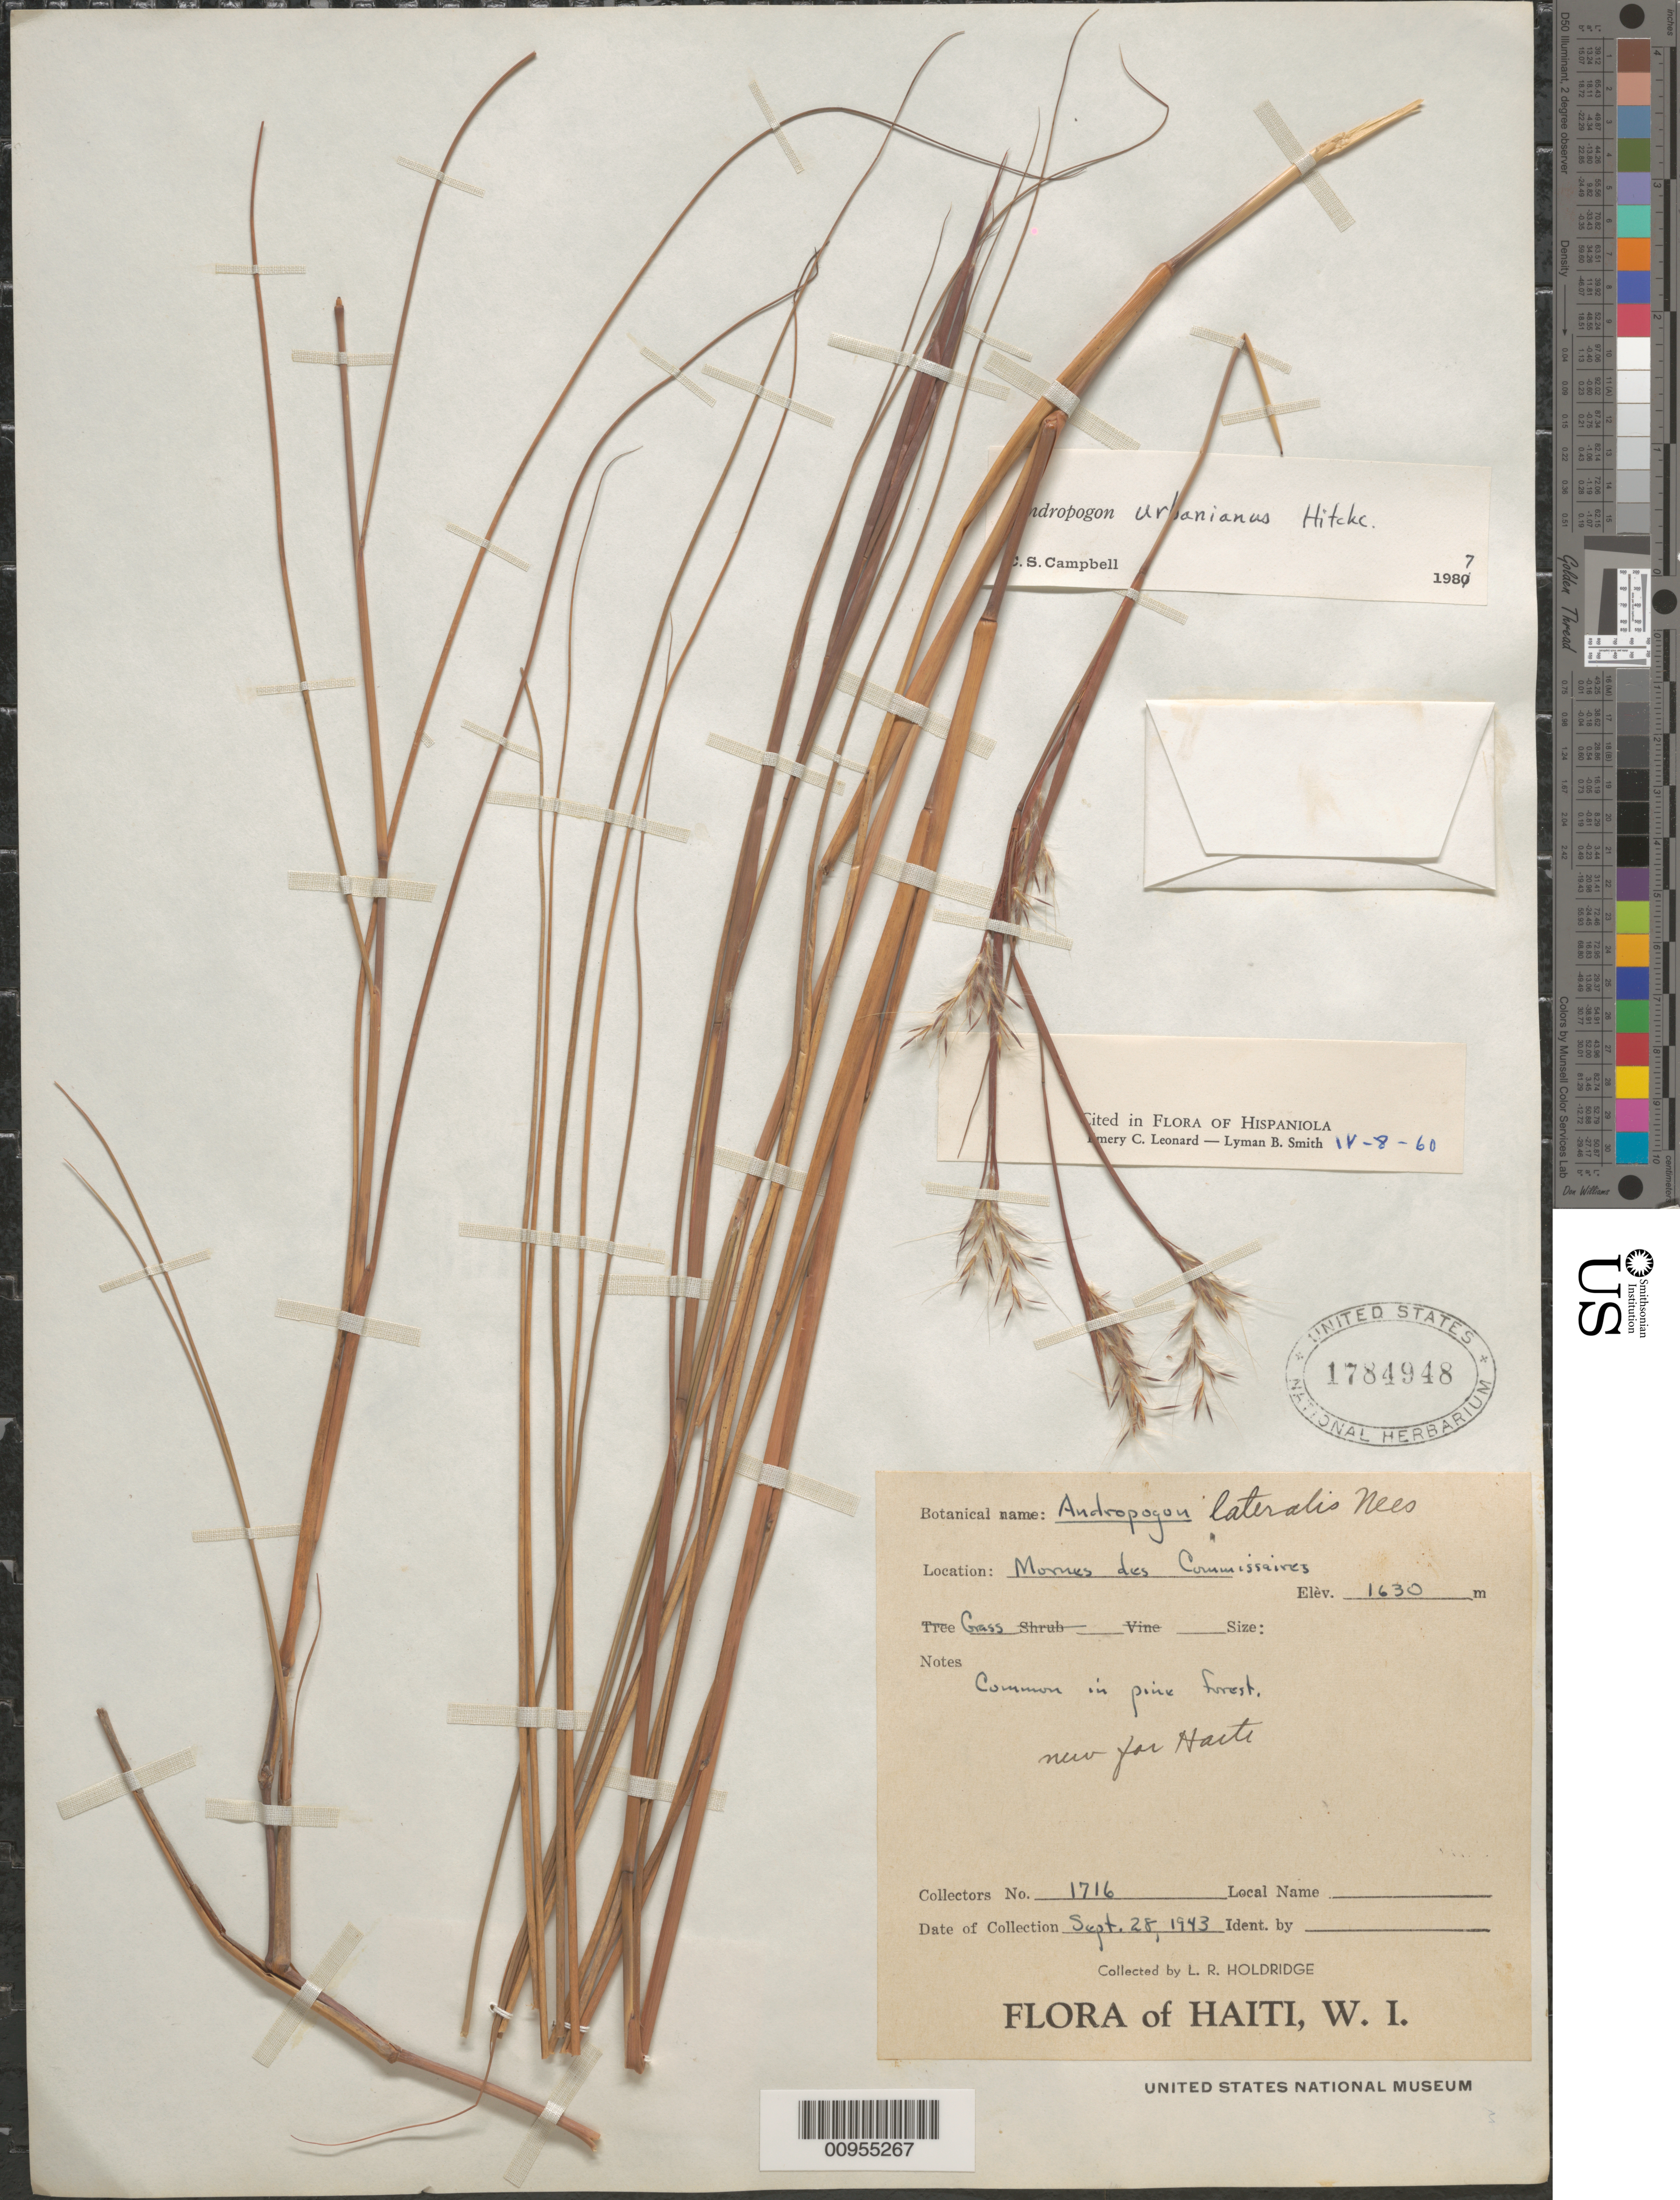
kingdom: Plantae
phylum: Tracheophyta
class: Liliopsida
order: Poales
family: Poaceae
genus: Andropogon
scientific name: Andropogon urbanianus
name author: Hitchc.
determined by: Campbell, C. S.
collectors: L. Holdridge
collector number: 1716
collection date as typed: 28 Sep 1943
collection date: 1943-09-28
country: Haiti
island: Hispaniola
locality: Mornes des Commissaires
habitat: Pine forest.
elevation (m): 1630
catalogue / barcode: US 1784948